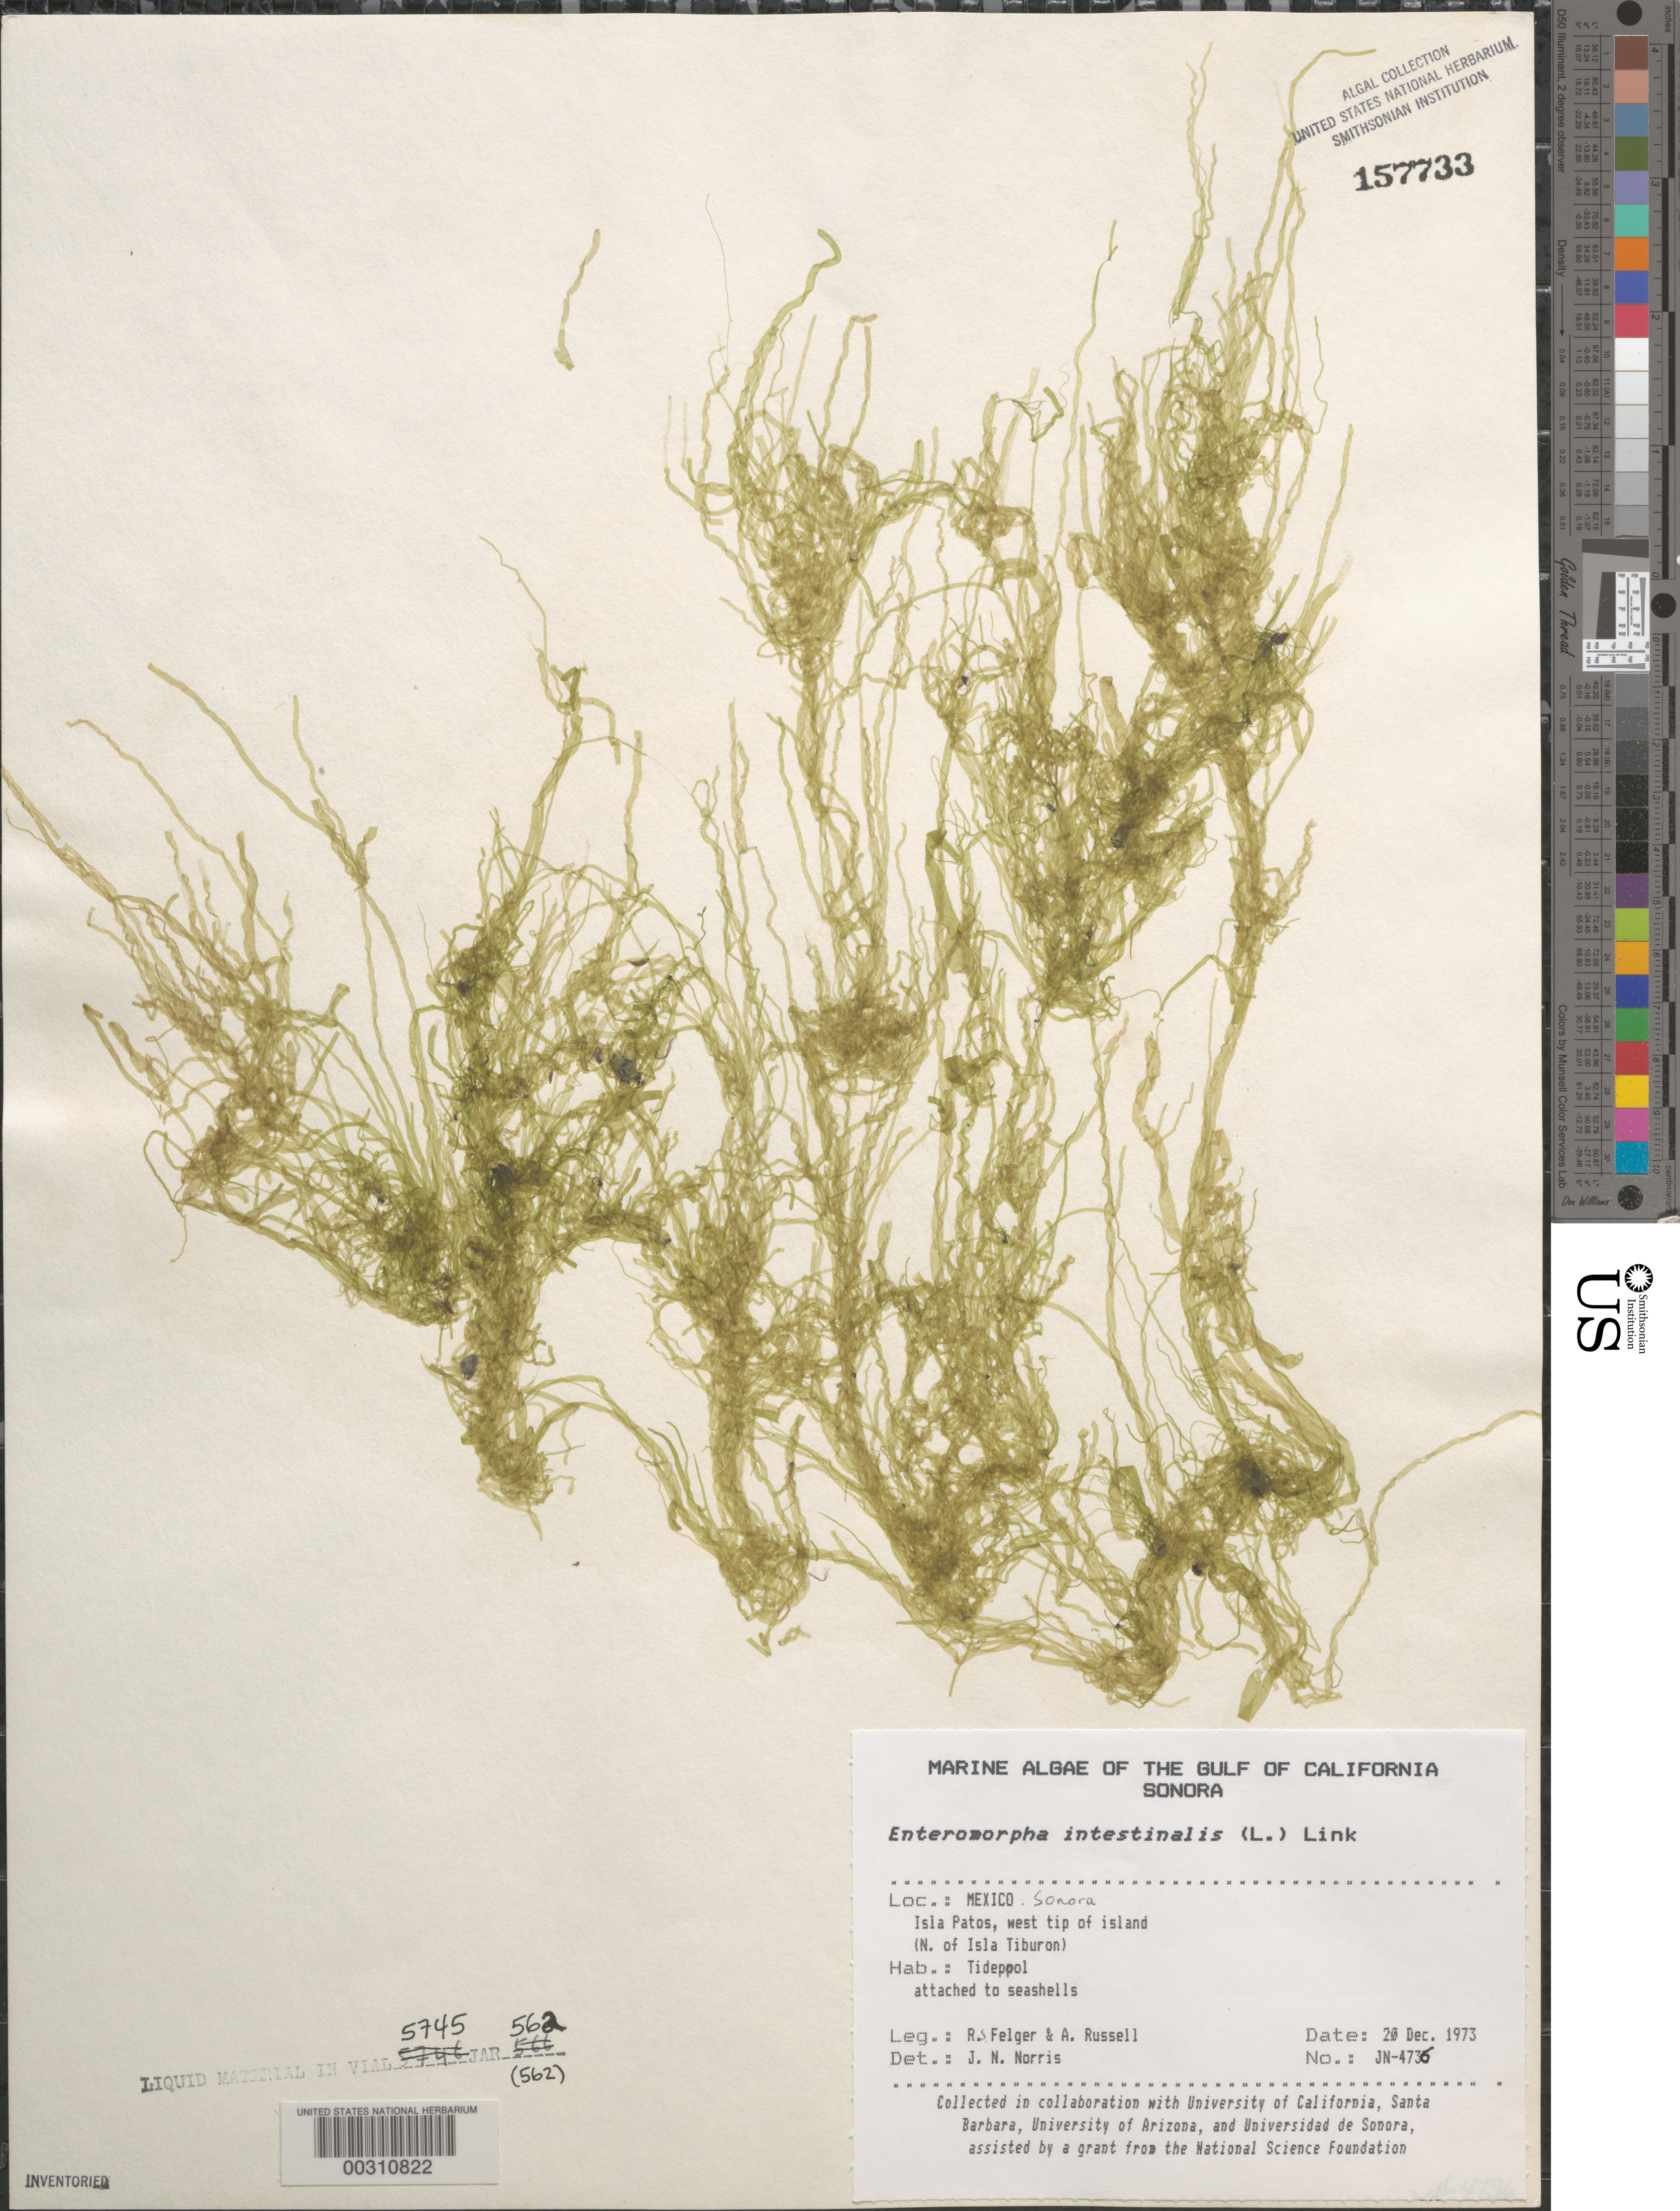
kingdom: Plantae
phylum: Chlorophyta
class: Ulvophyceae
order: Ulvales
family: Ulvaceae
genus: Ulva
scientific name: Ulva intestinalis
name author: L.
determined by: Algae name updating Project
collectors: R. S. Felger & A. Russell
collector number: JN-4736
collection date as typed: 20 Dec 1973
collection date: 1973-12-20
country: Mexico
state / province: Sonora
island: Isla Patos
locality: Isla Tiburon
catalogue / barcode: US 157733